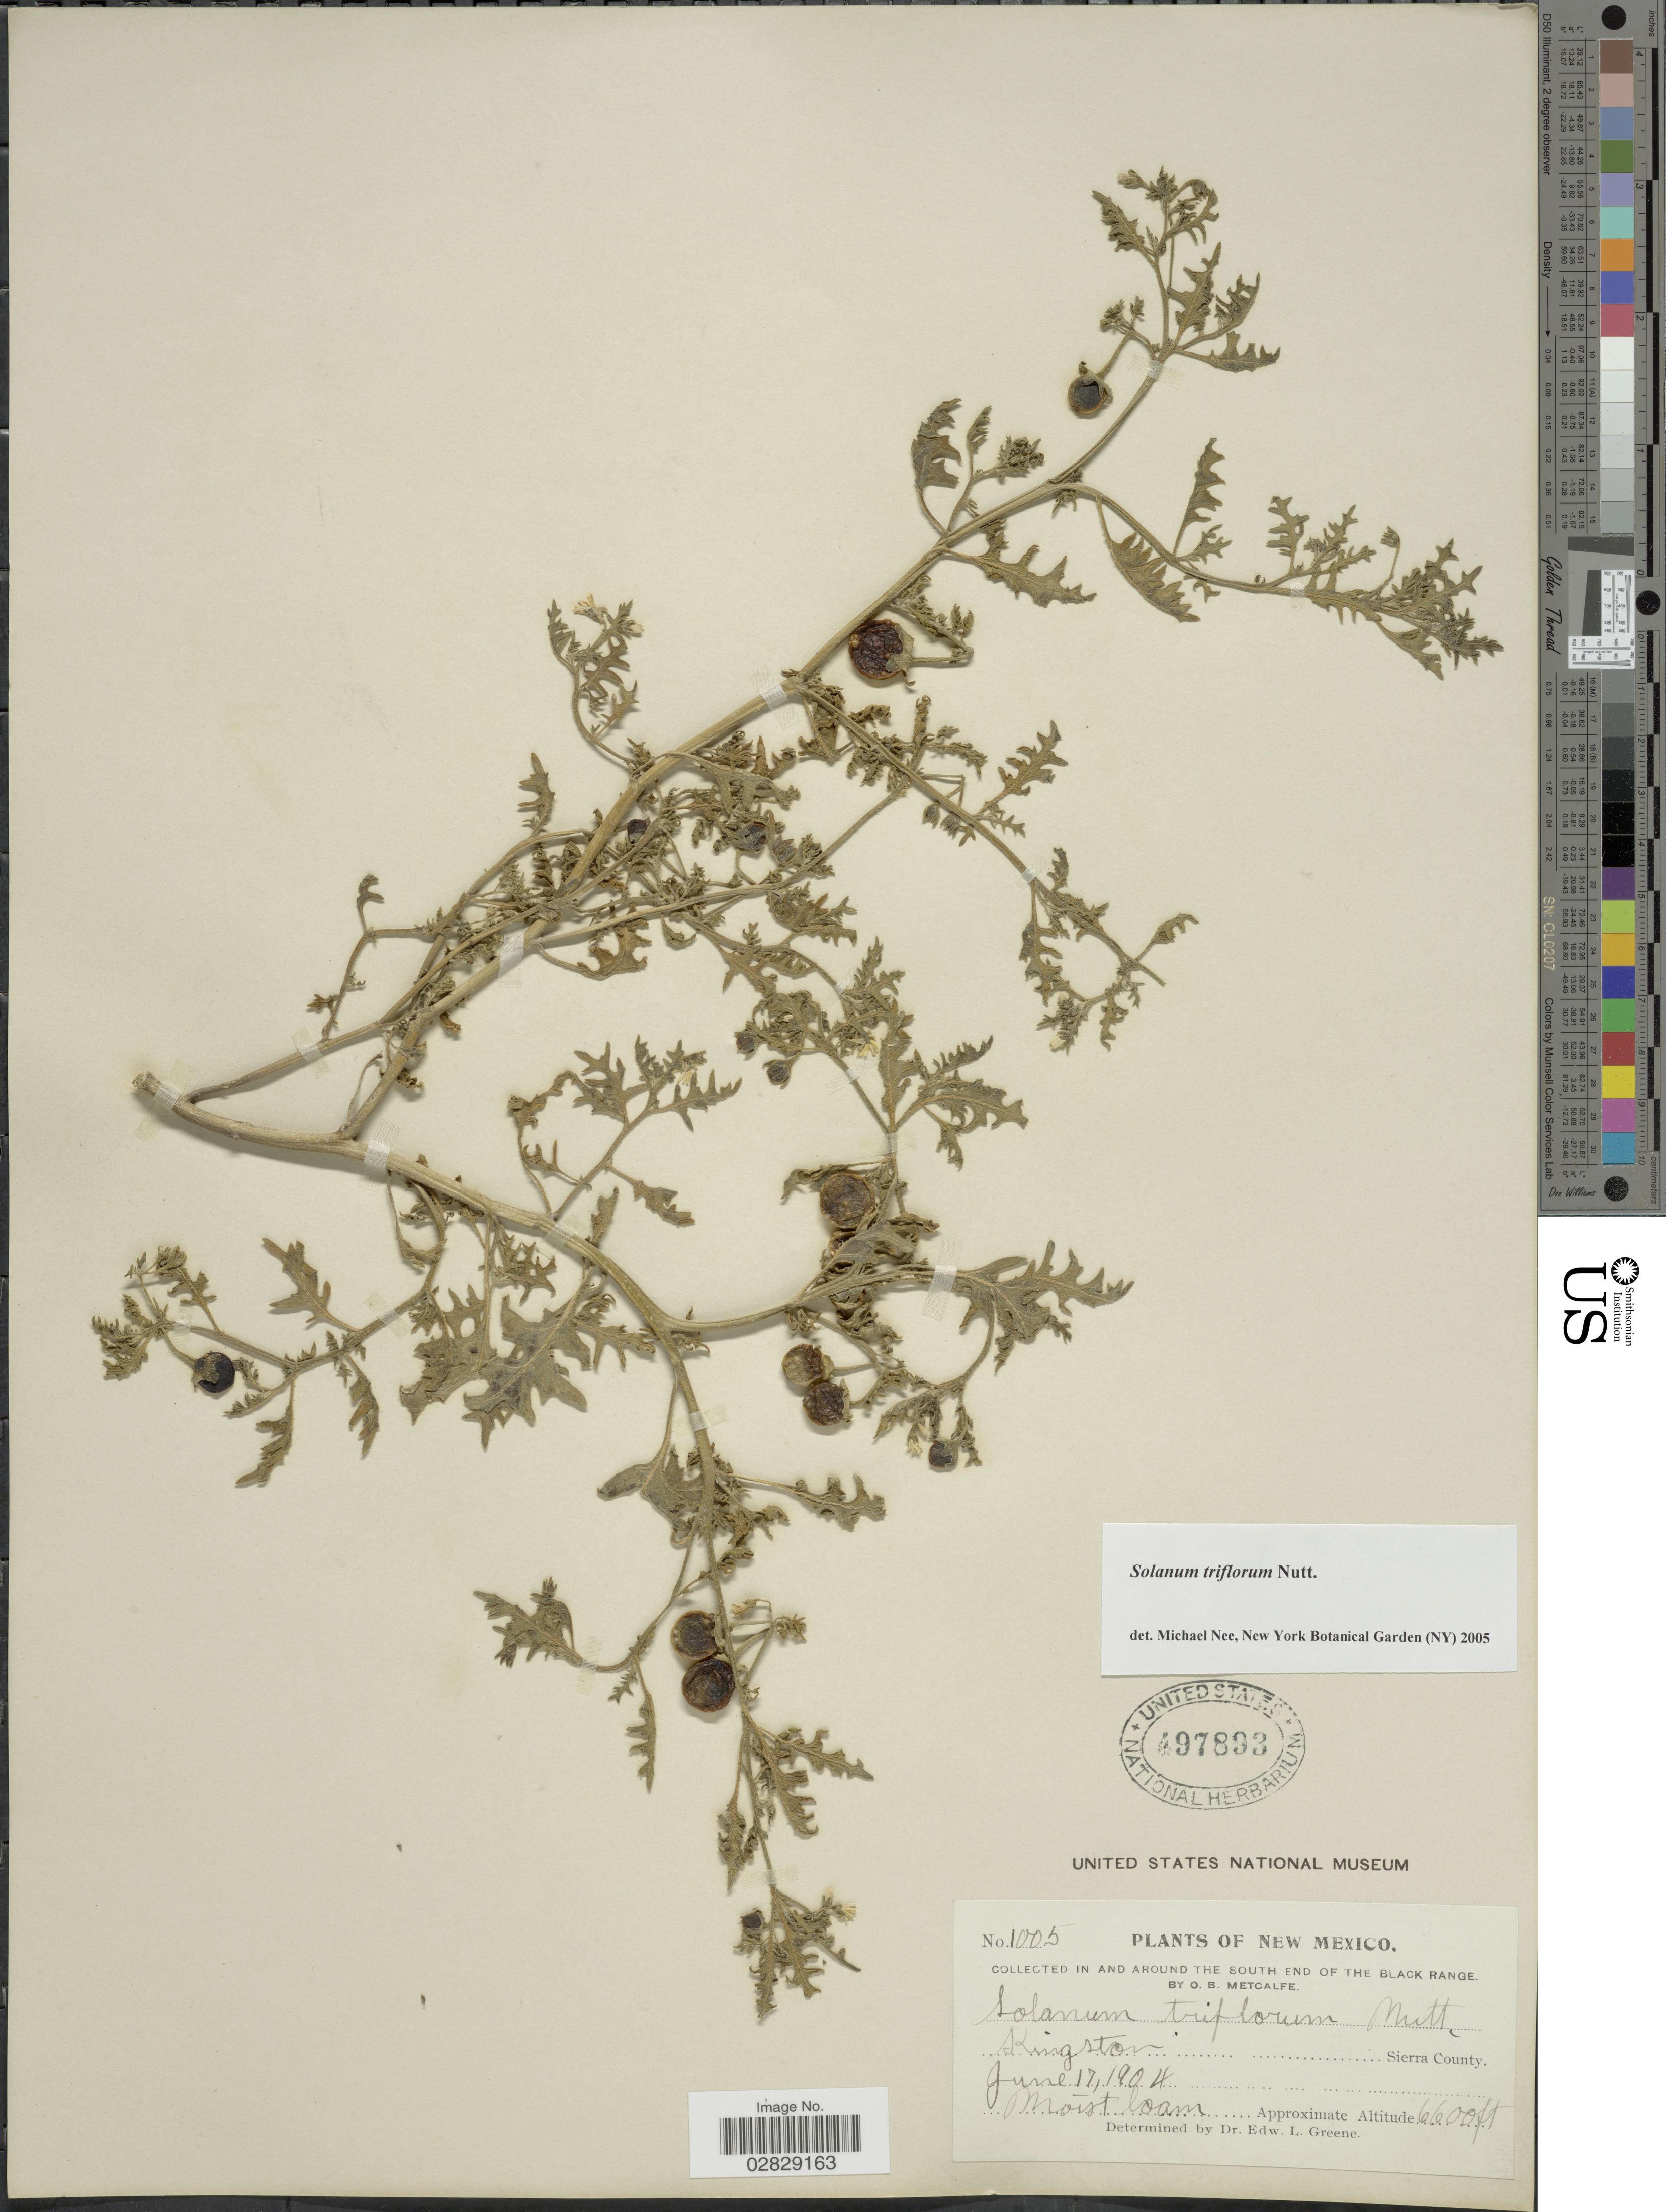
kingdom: Plantae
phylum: Tracheophyta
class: Magnoliopsida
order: Solanales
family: Solanaceae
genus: Solanum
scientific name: Solanum triflorum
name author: Nutt.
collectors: O. B. Metcalfe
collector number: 1005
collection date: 1904-06-17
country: United States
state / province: New Mexico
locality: In and around the south end of the Black Range. Kingston, Sierra County.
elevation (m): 2012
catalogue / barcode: US 497893